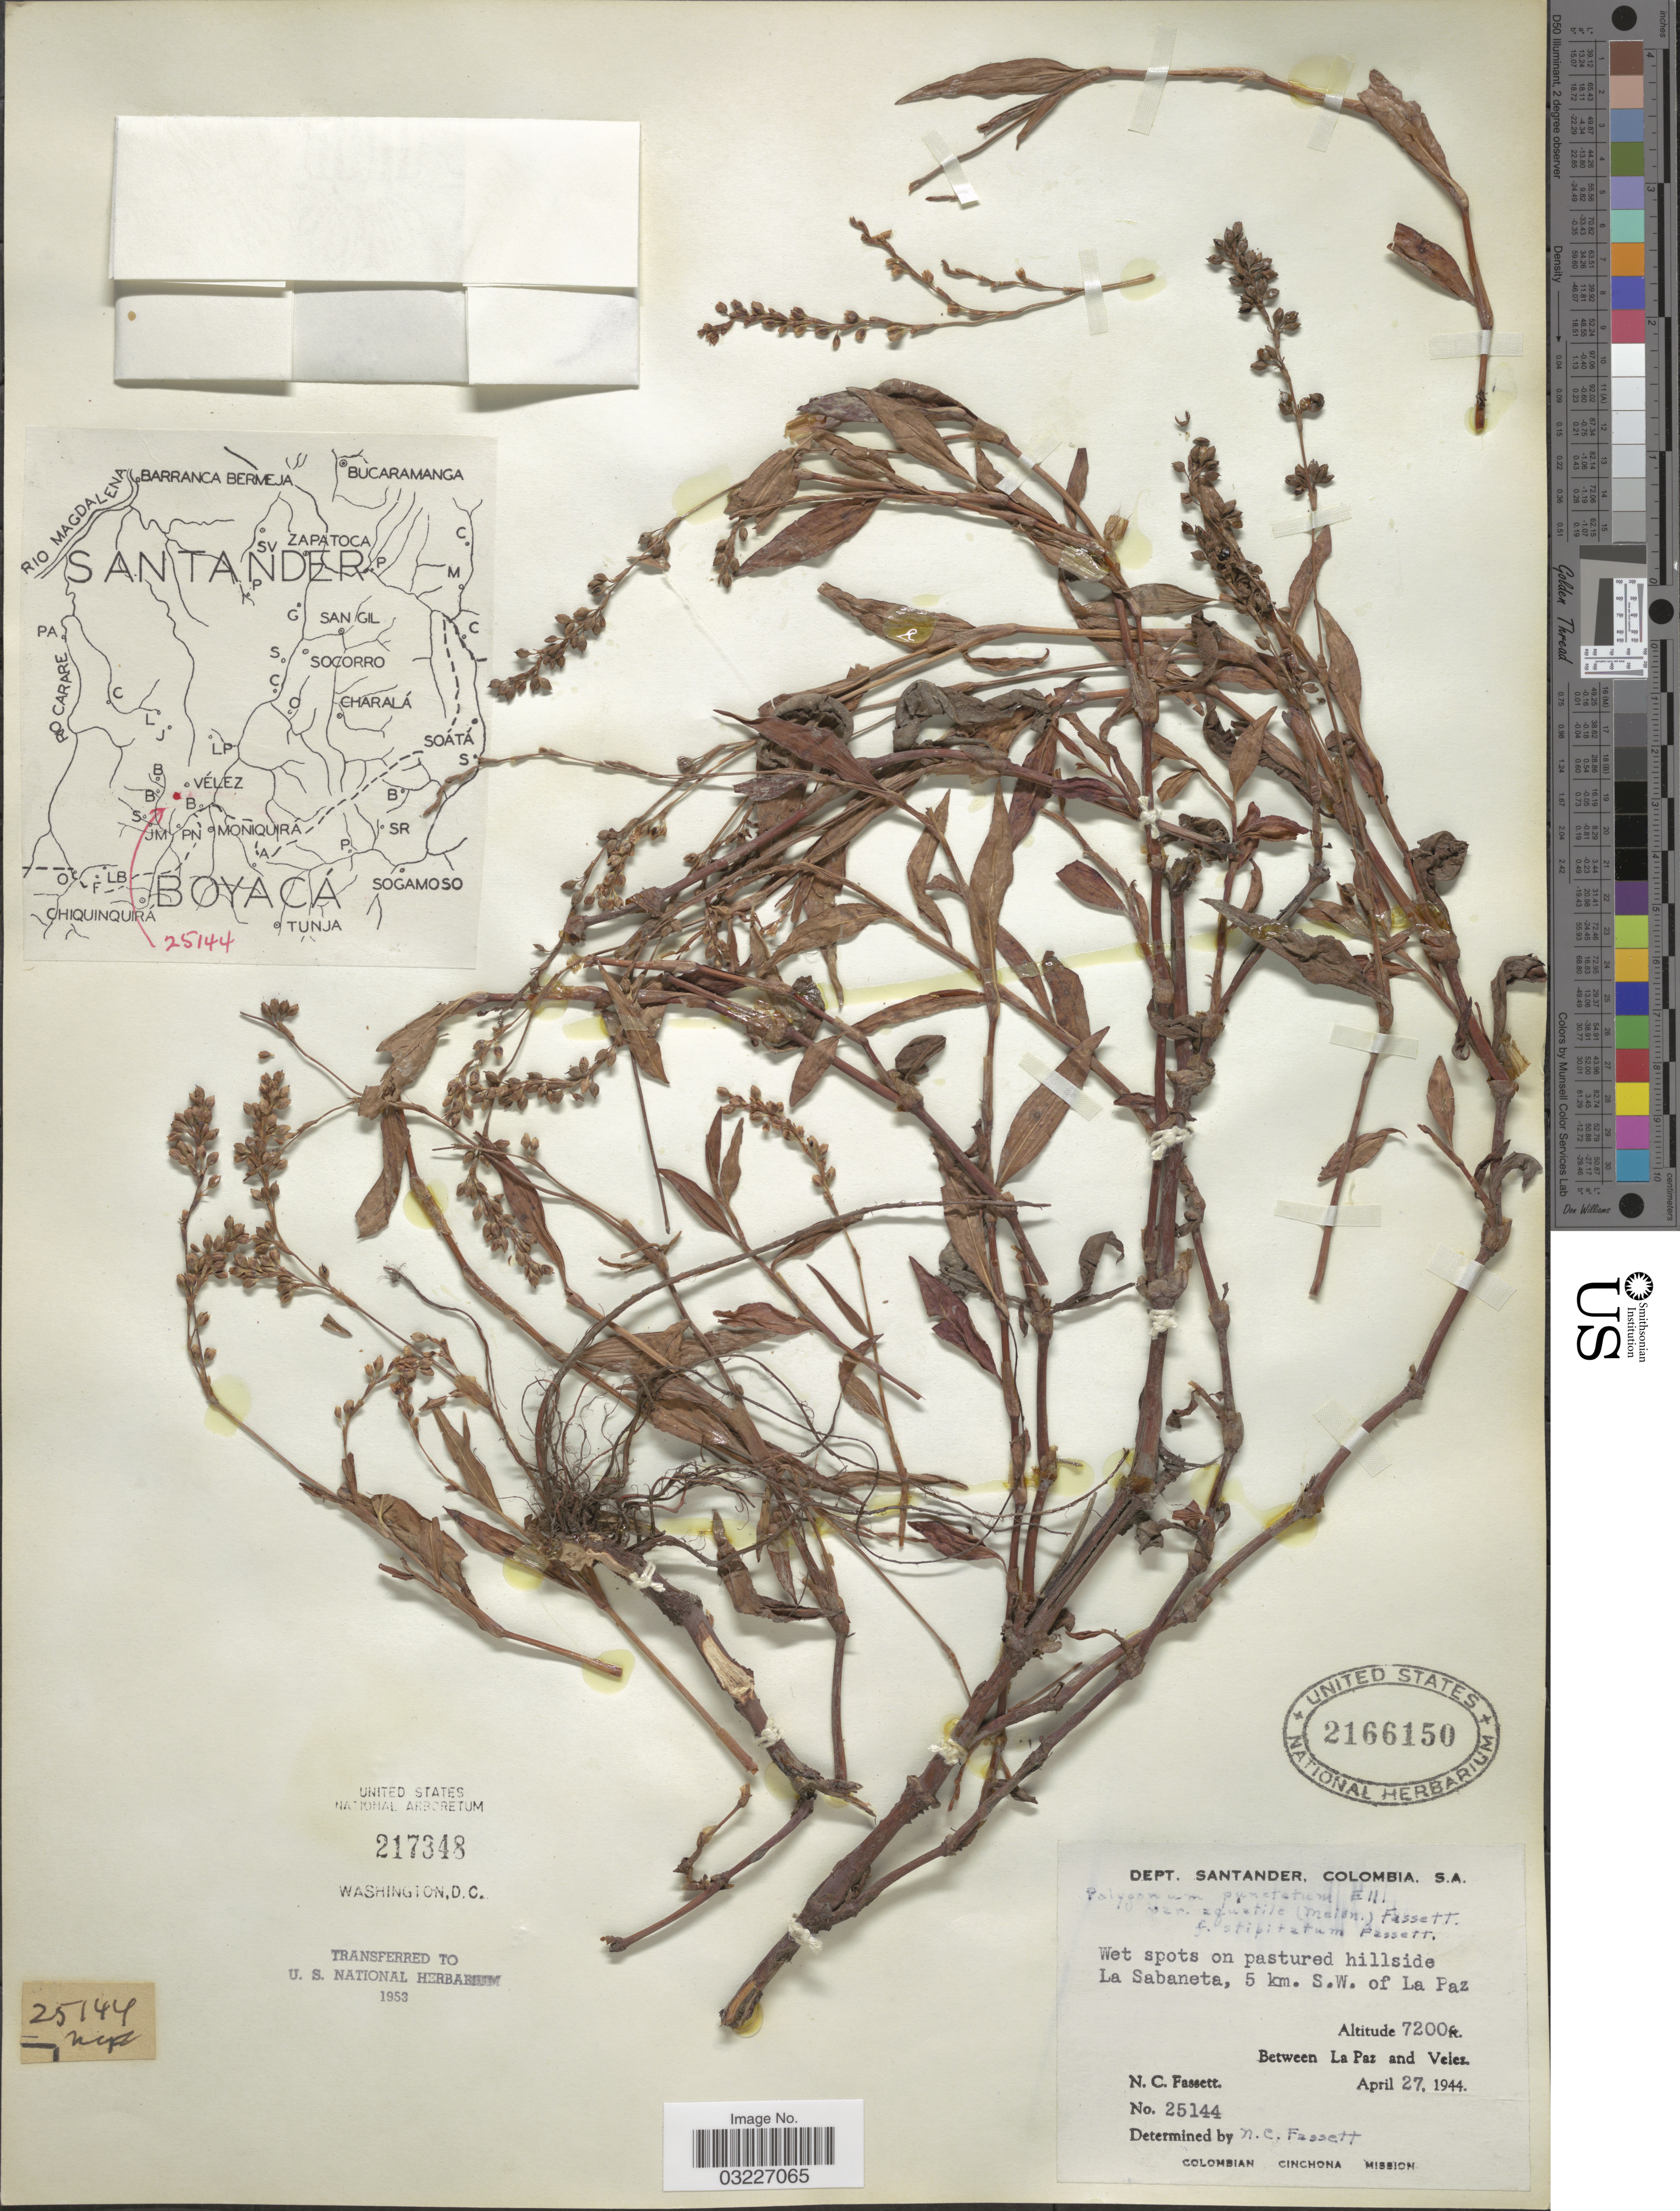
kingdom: Plantae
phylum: Tracheophyta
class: Magnoliopsida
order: Caryophyllales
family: Polygonaceae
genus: Polygonum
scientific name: Polygonum opelousanum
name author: Riddell ex Small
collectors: N. C. Fassett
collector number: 25144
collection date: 1944-04-27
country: Colombia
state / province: Santander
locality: Dept. Santander. La Sabaneta, 5 km. S.W. of La Paz. Between La Paz and Velez.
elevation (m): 2195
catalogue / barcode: US 2166150